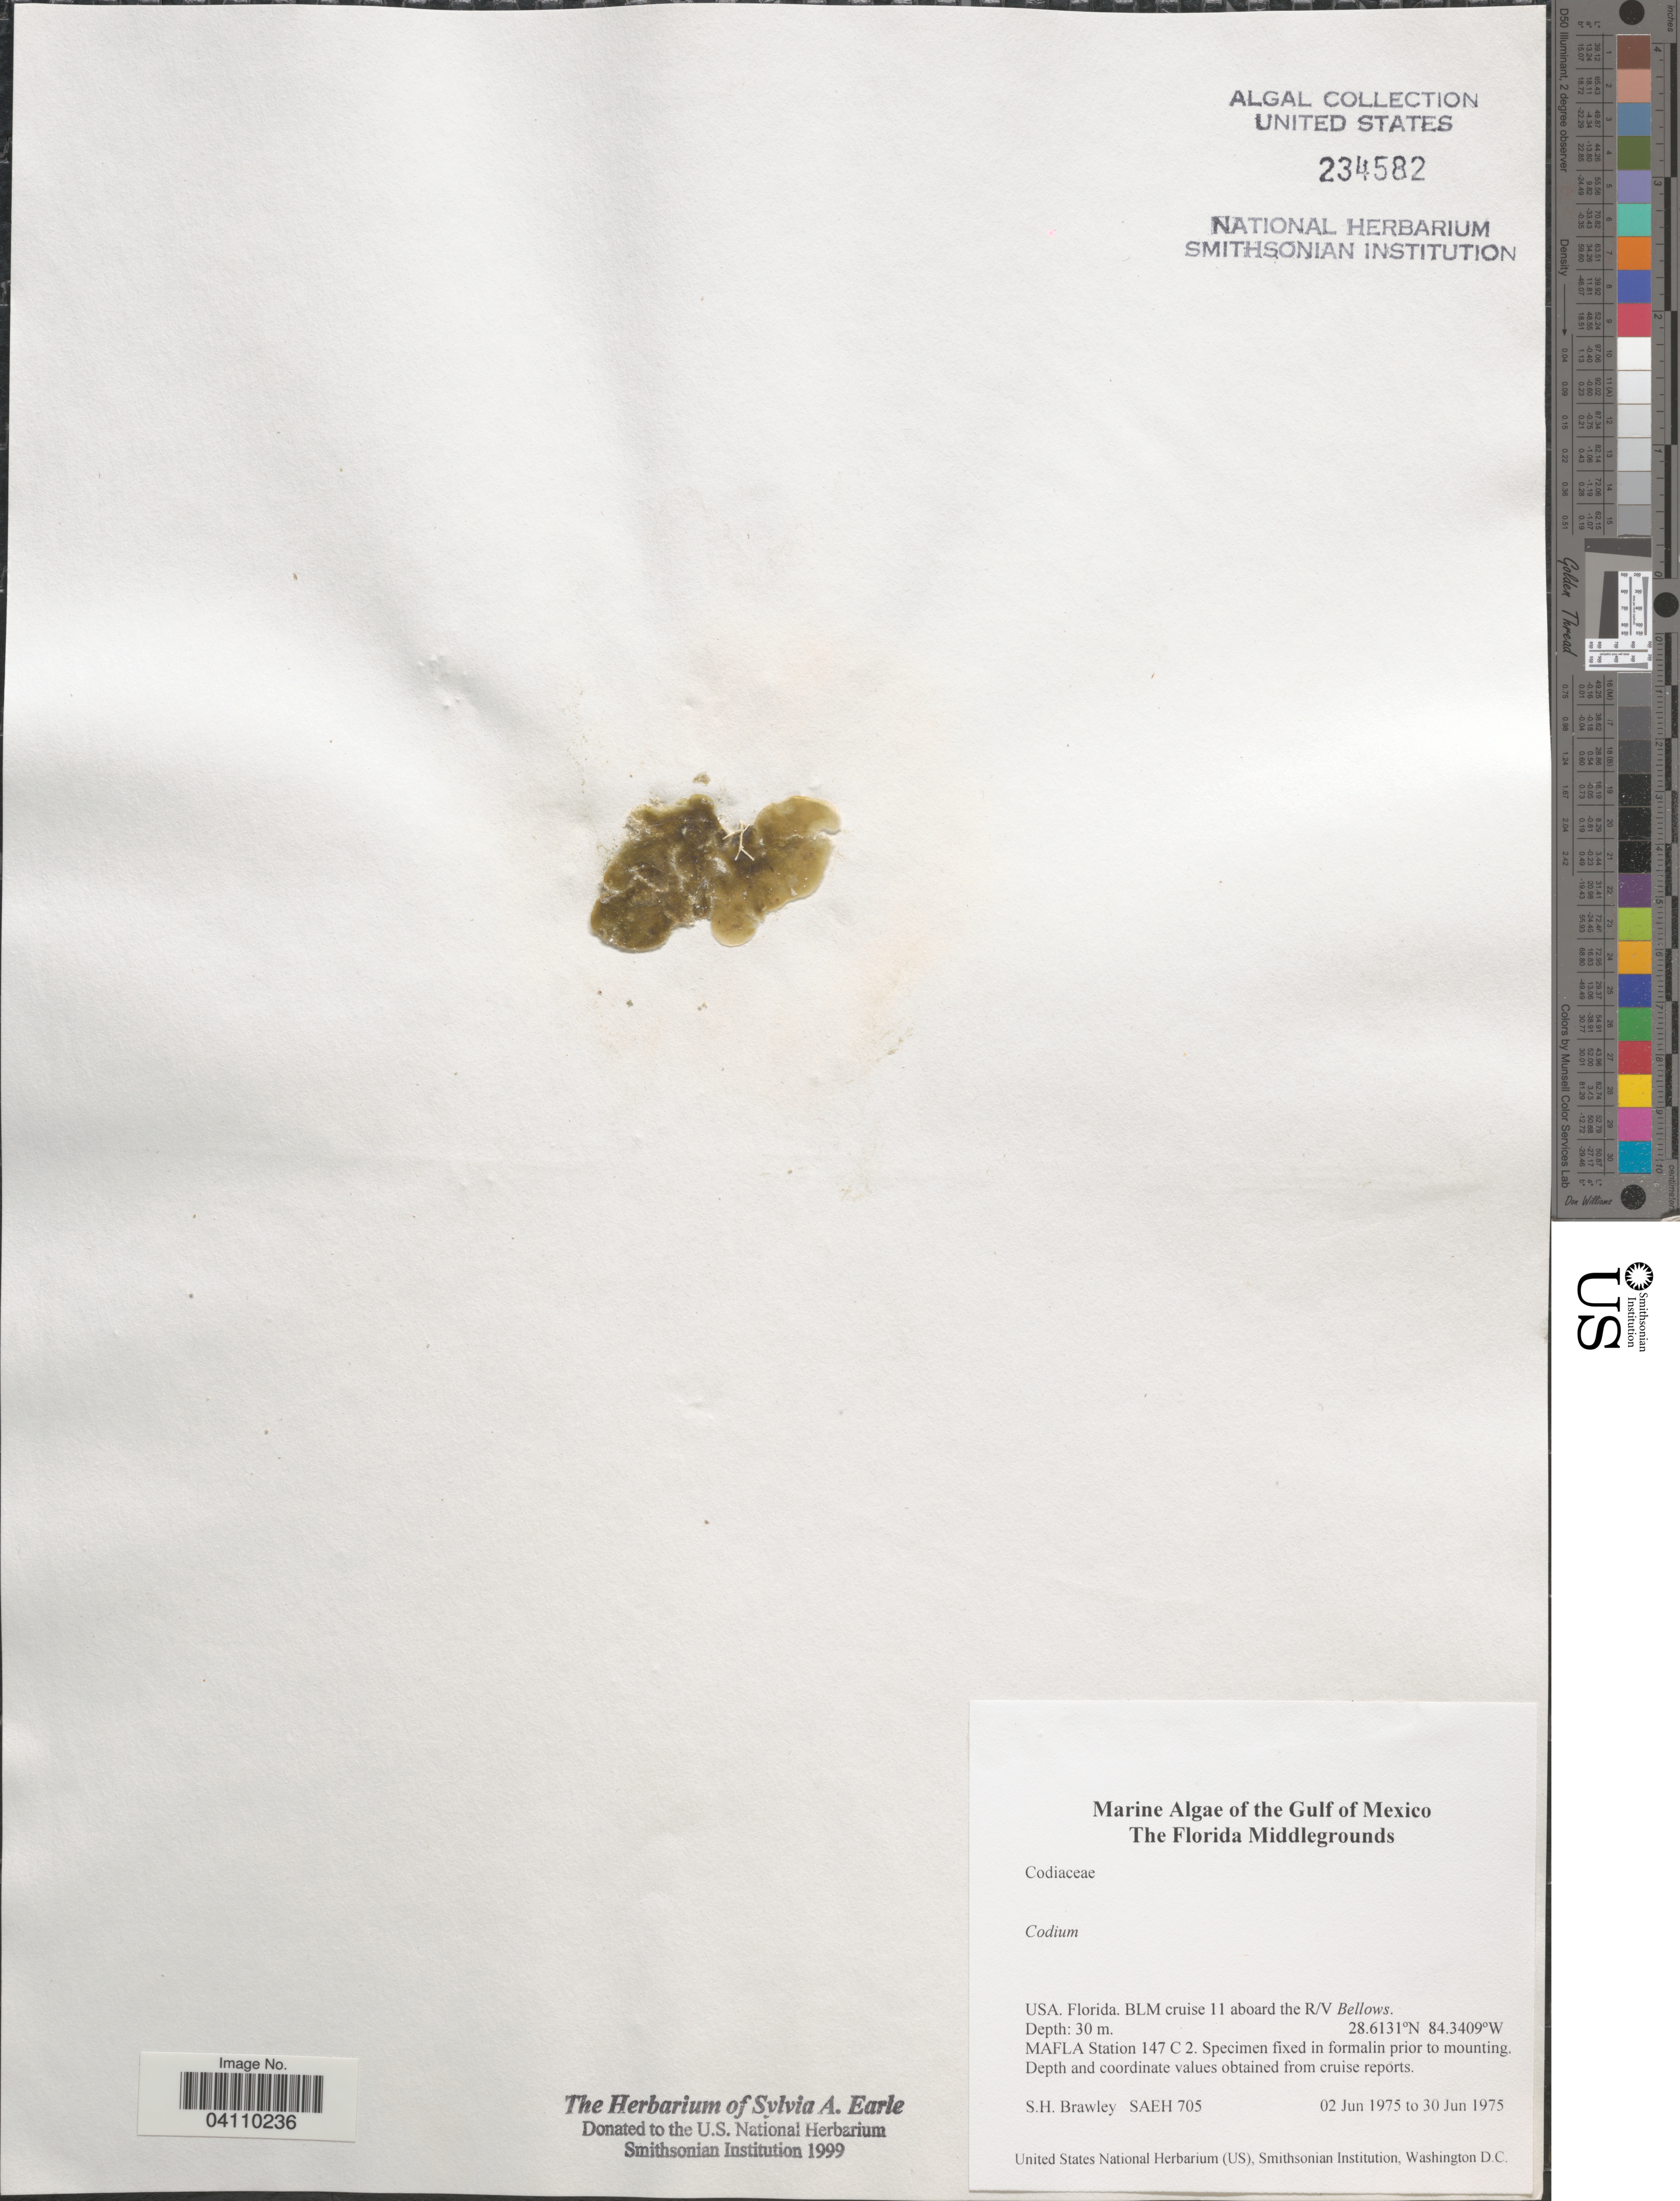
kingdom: Plantae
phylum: Chlorophyta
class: Ulvophyceae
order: Bryopsidales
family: Codiaceae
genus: Codium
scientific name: Codium sp.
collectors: S. Brawley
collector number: SAEH705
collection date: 1975-06-02/1975-06-30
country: United States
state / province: Florida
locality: The Gulf of Mexico. The Florida Middlegrounds. BLM cruise 11 aboard the R/V Bellows. MAFLA Station 147 C 2.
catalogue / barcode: US 234582